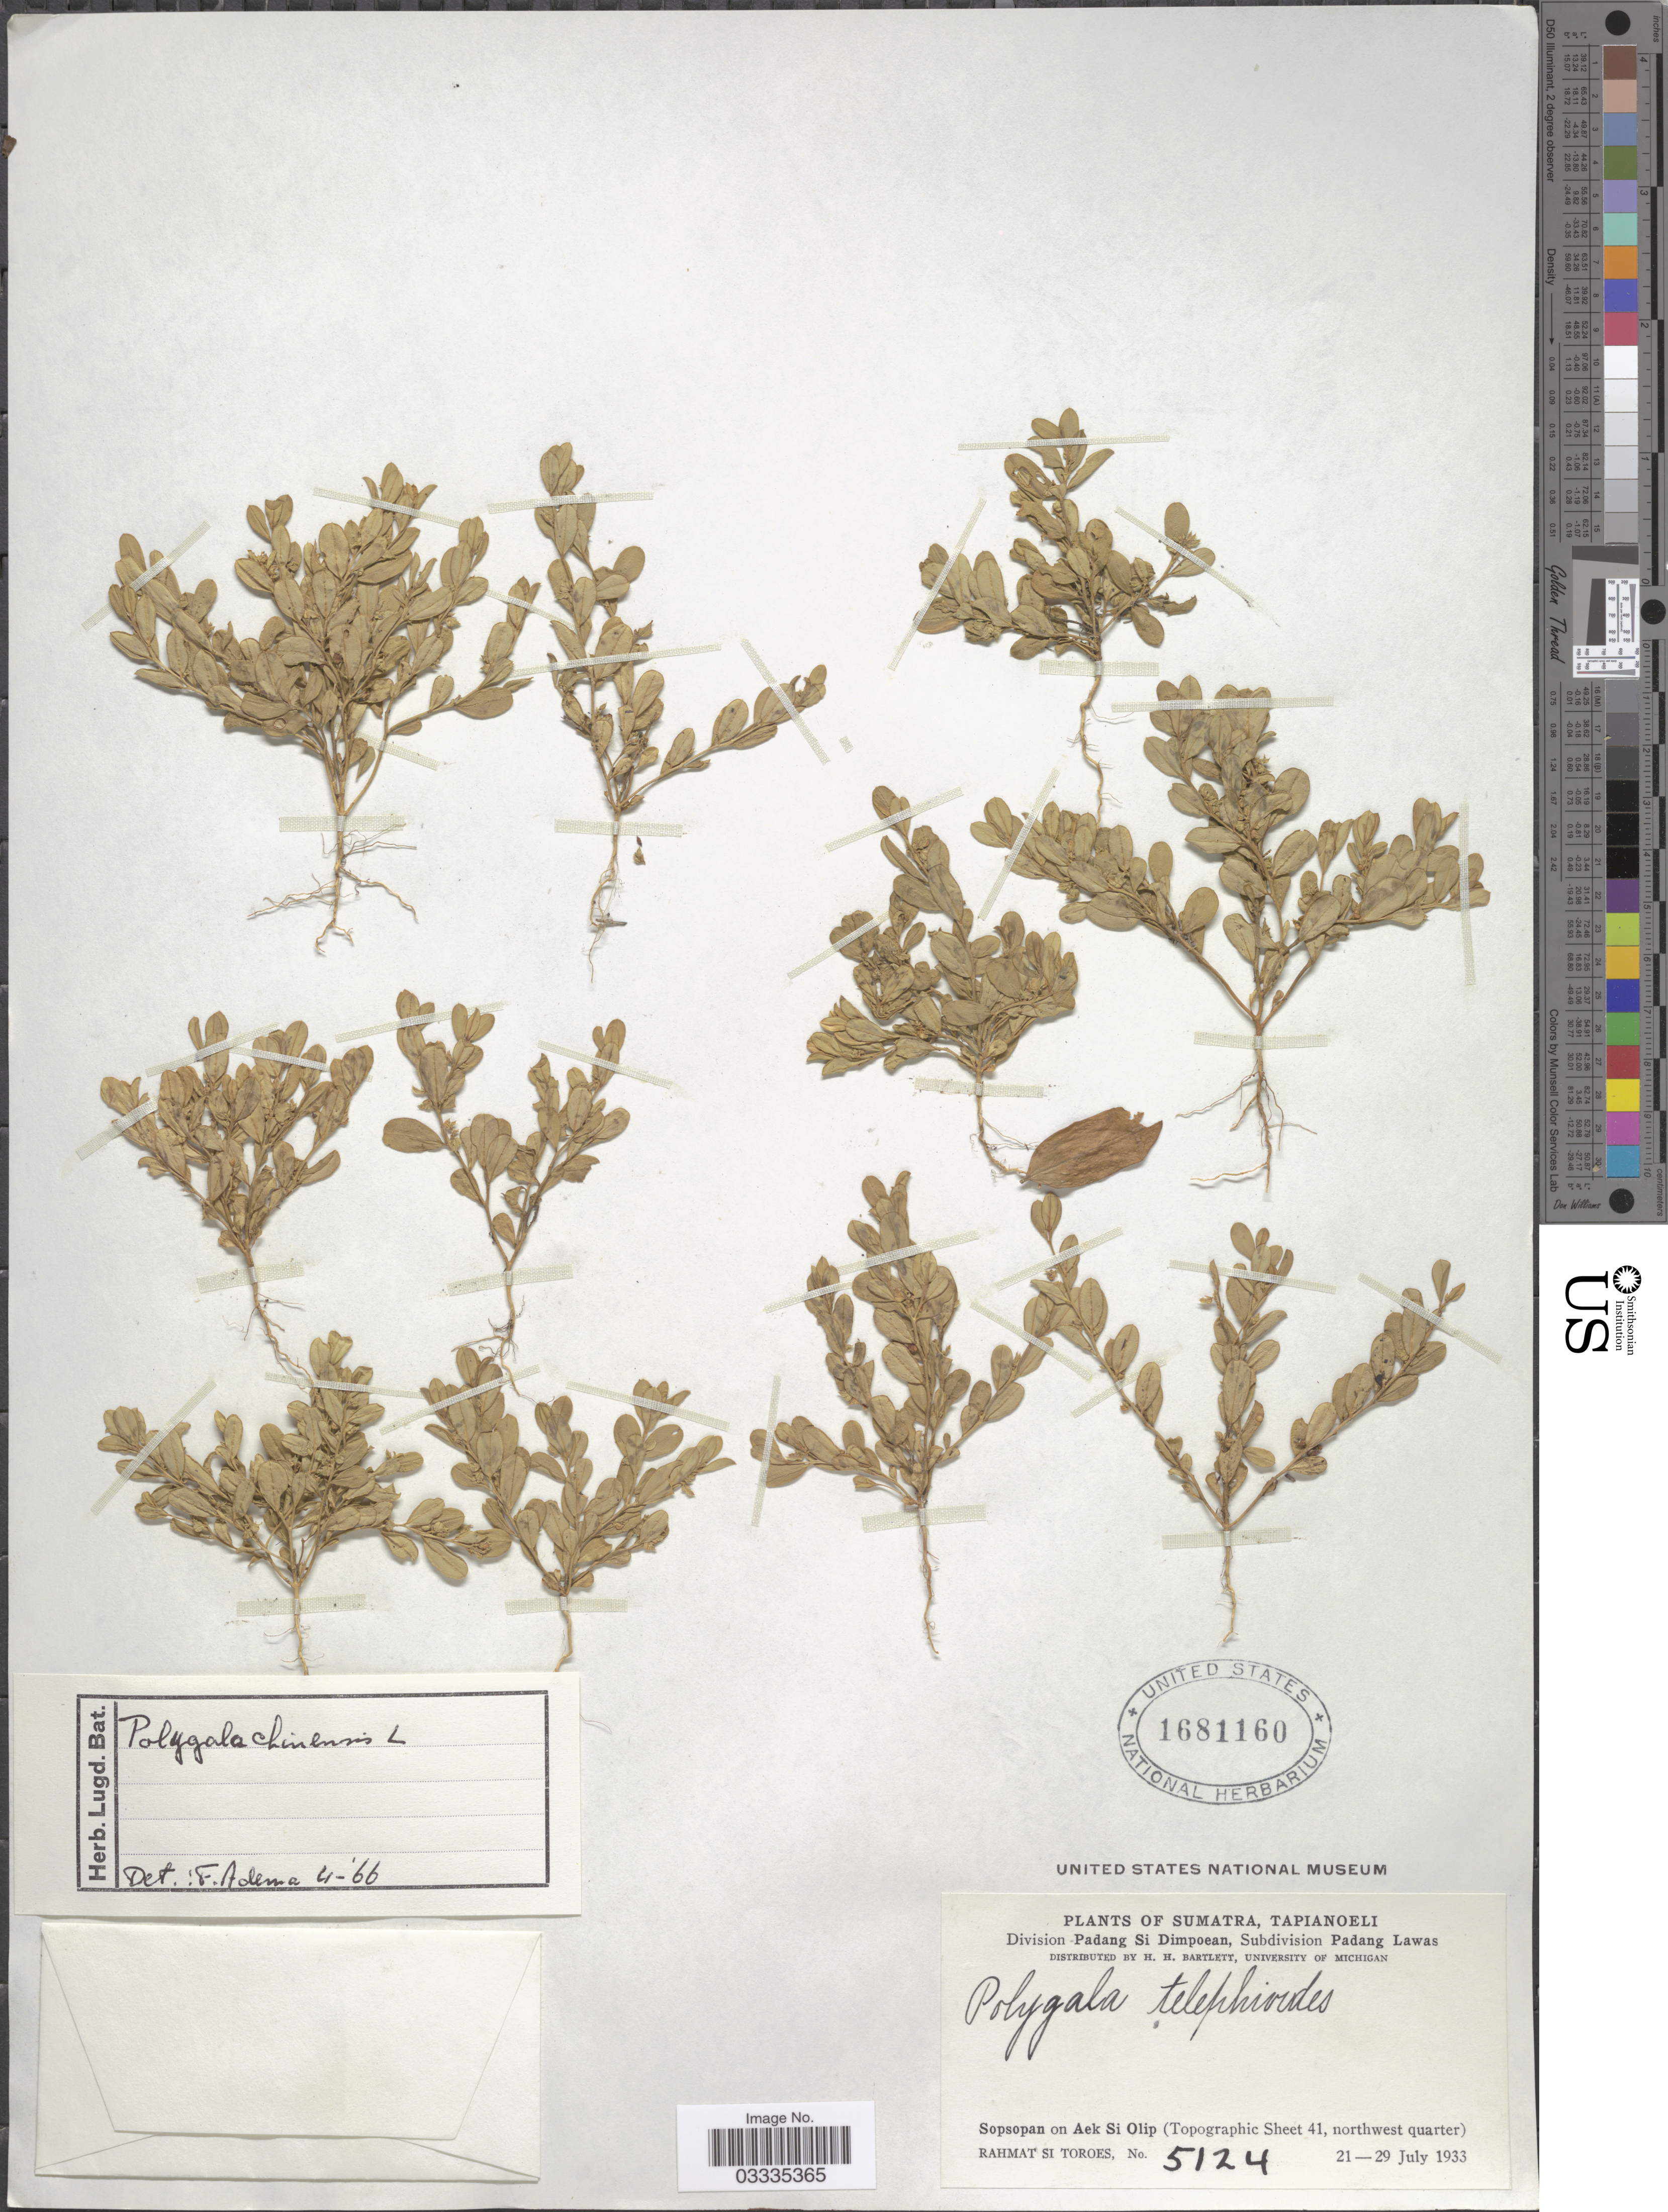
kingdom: Plantae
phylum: Tracheophyta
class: Magnoliopsida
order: Fabales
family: Polygalaceae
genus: Polygala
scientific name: Polygala chinensis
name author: L.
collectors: Rahmat Si Boeea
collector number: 5124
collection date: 1933-07-21/1933-07-29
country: Indonesia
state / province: Sumatra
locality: Tapianoeli, Division Padang Si Dimpoean, Subdivision Padang Lawas. Sopsopan on Aek Si Olip (Topographic Sheet 41, northwest quarter).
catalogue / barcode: US 1681160